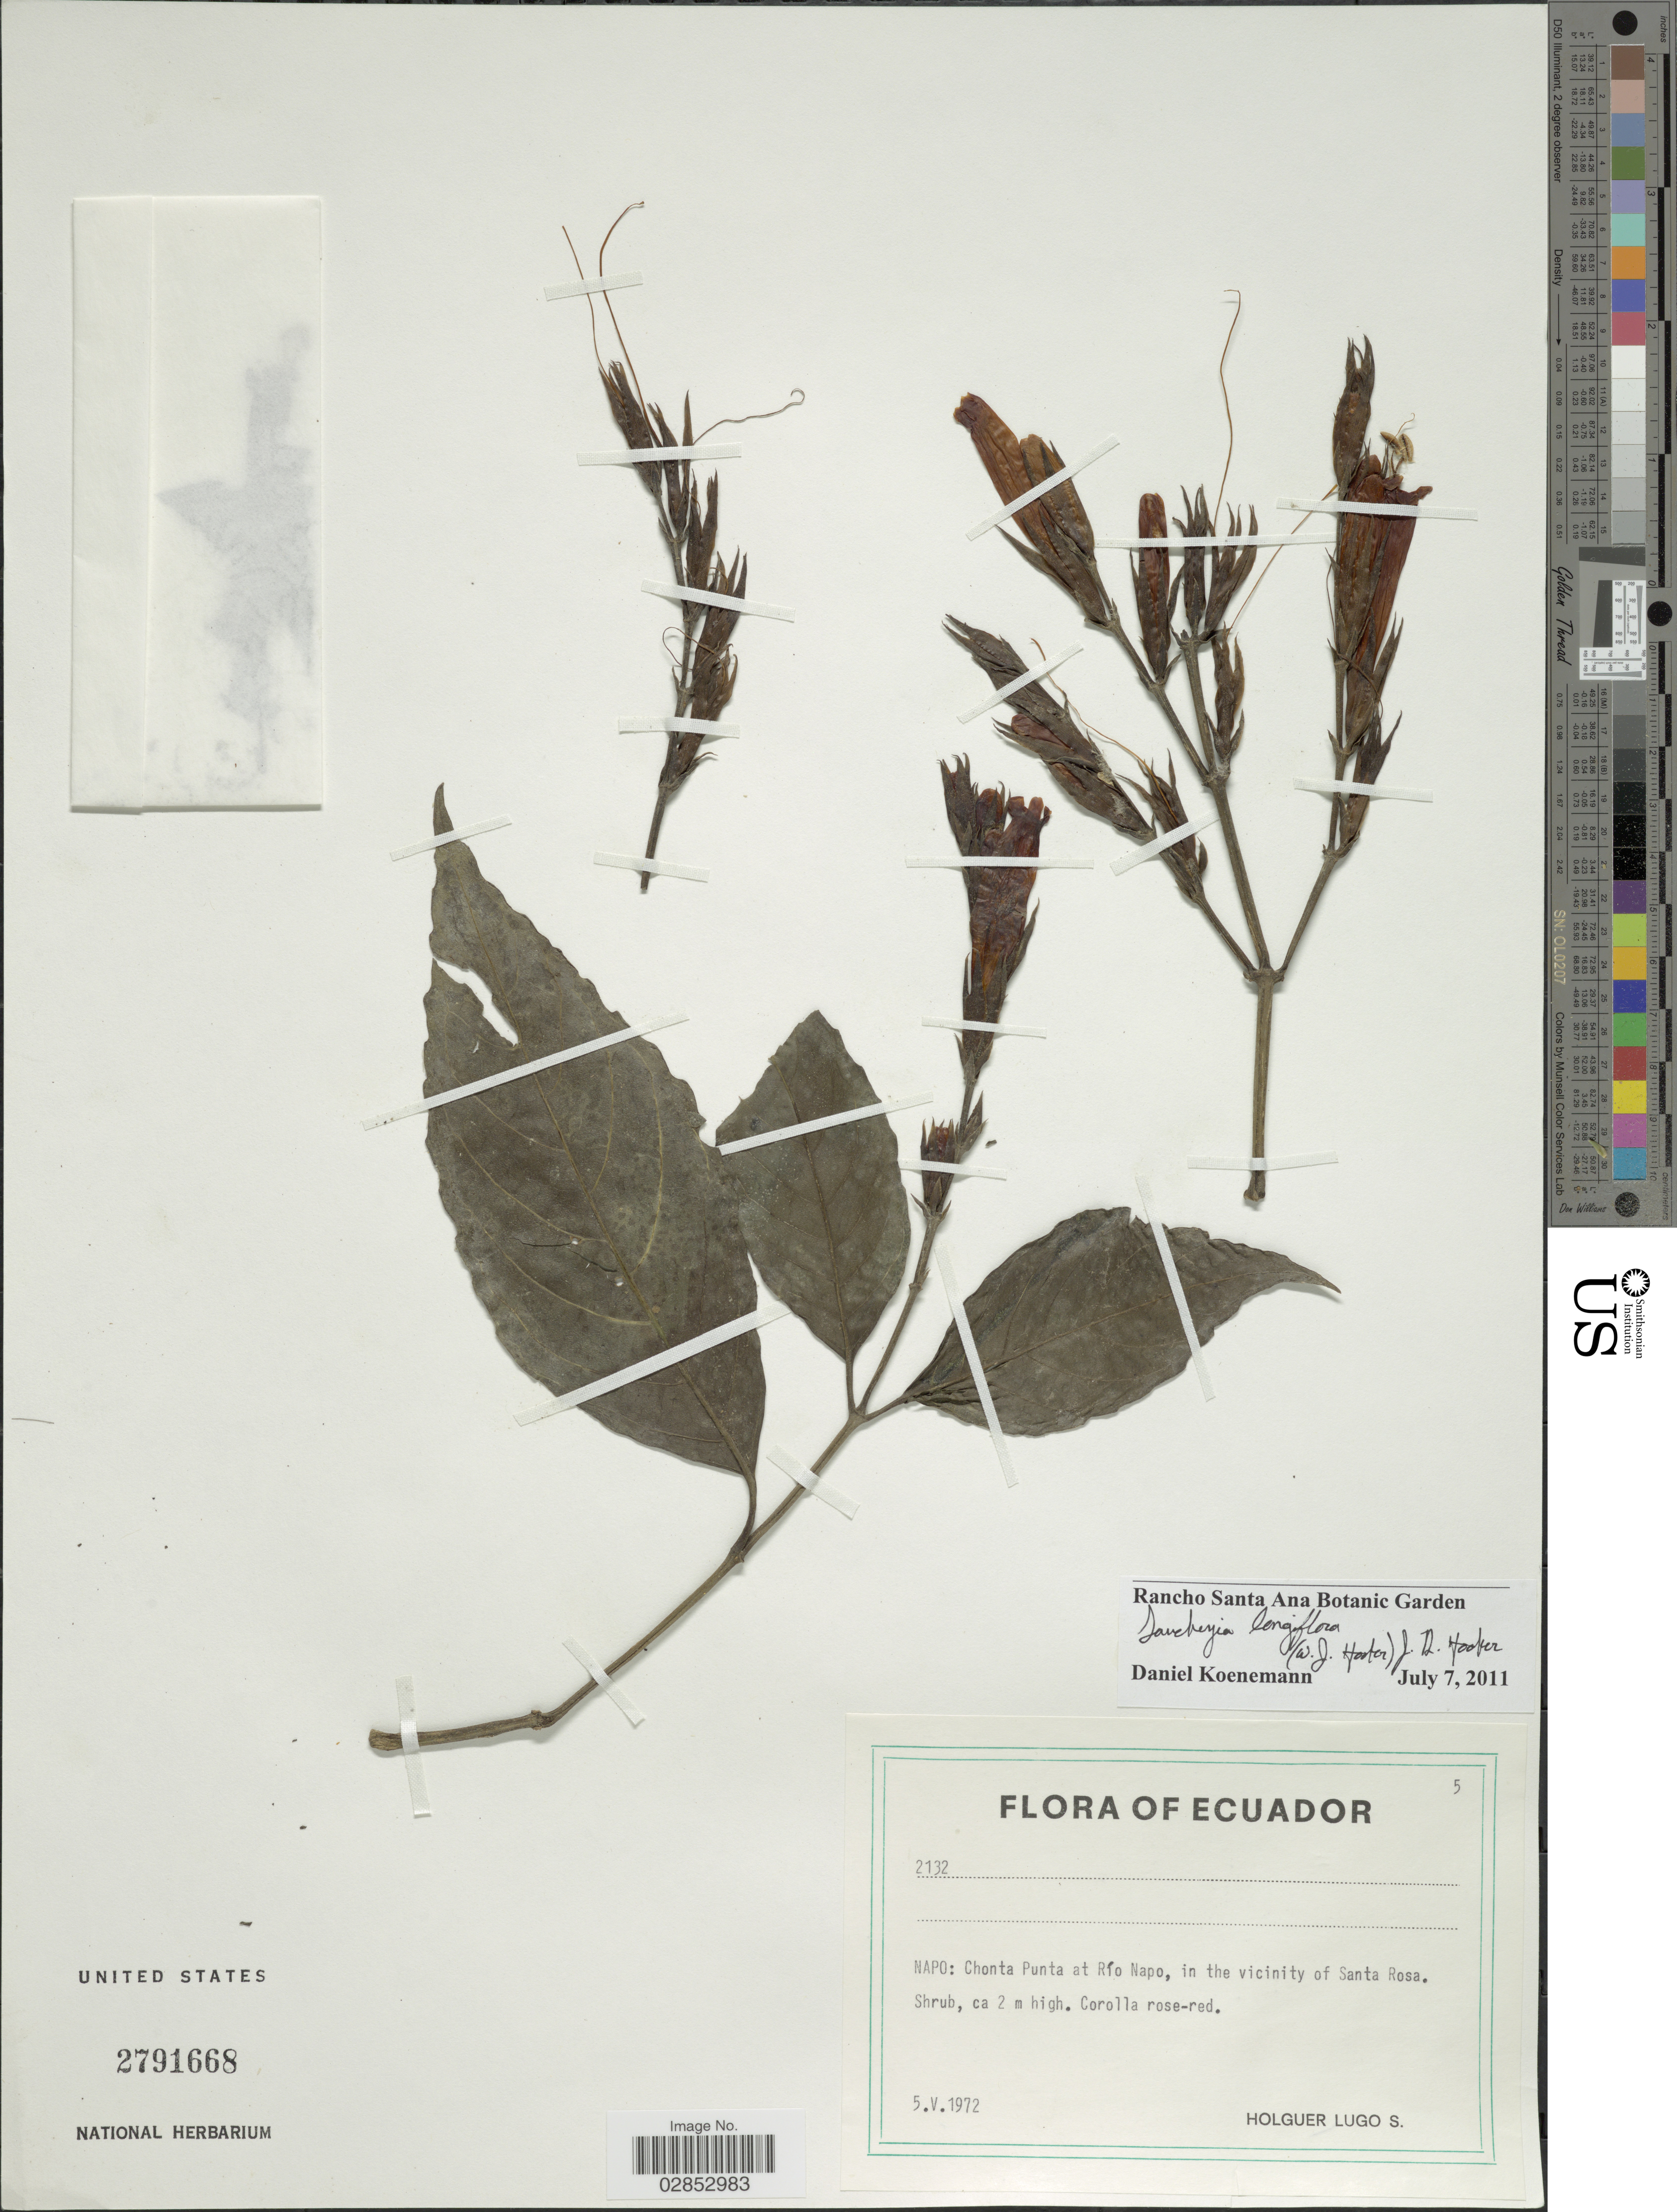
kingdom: Plantae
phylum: Tracheophyta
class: Magnoliopsida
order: Lamiales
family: Acanthaceae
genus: Sanchezia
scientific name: Sanchezia longiflora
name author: (Hook. f.) Hook. f. ex Planch.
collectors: H. Lugo S.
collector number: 2132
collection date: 1972-05-05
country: Ecuador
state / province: Napo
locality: Chonta Punta at Río Napo, in the vicinity of Santa Rosa.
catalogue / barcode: US 2791668